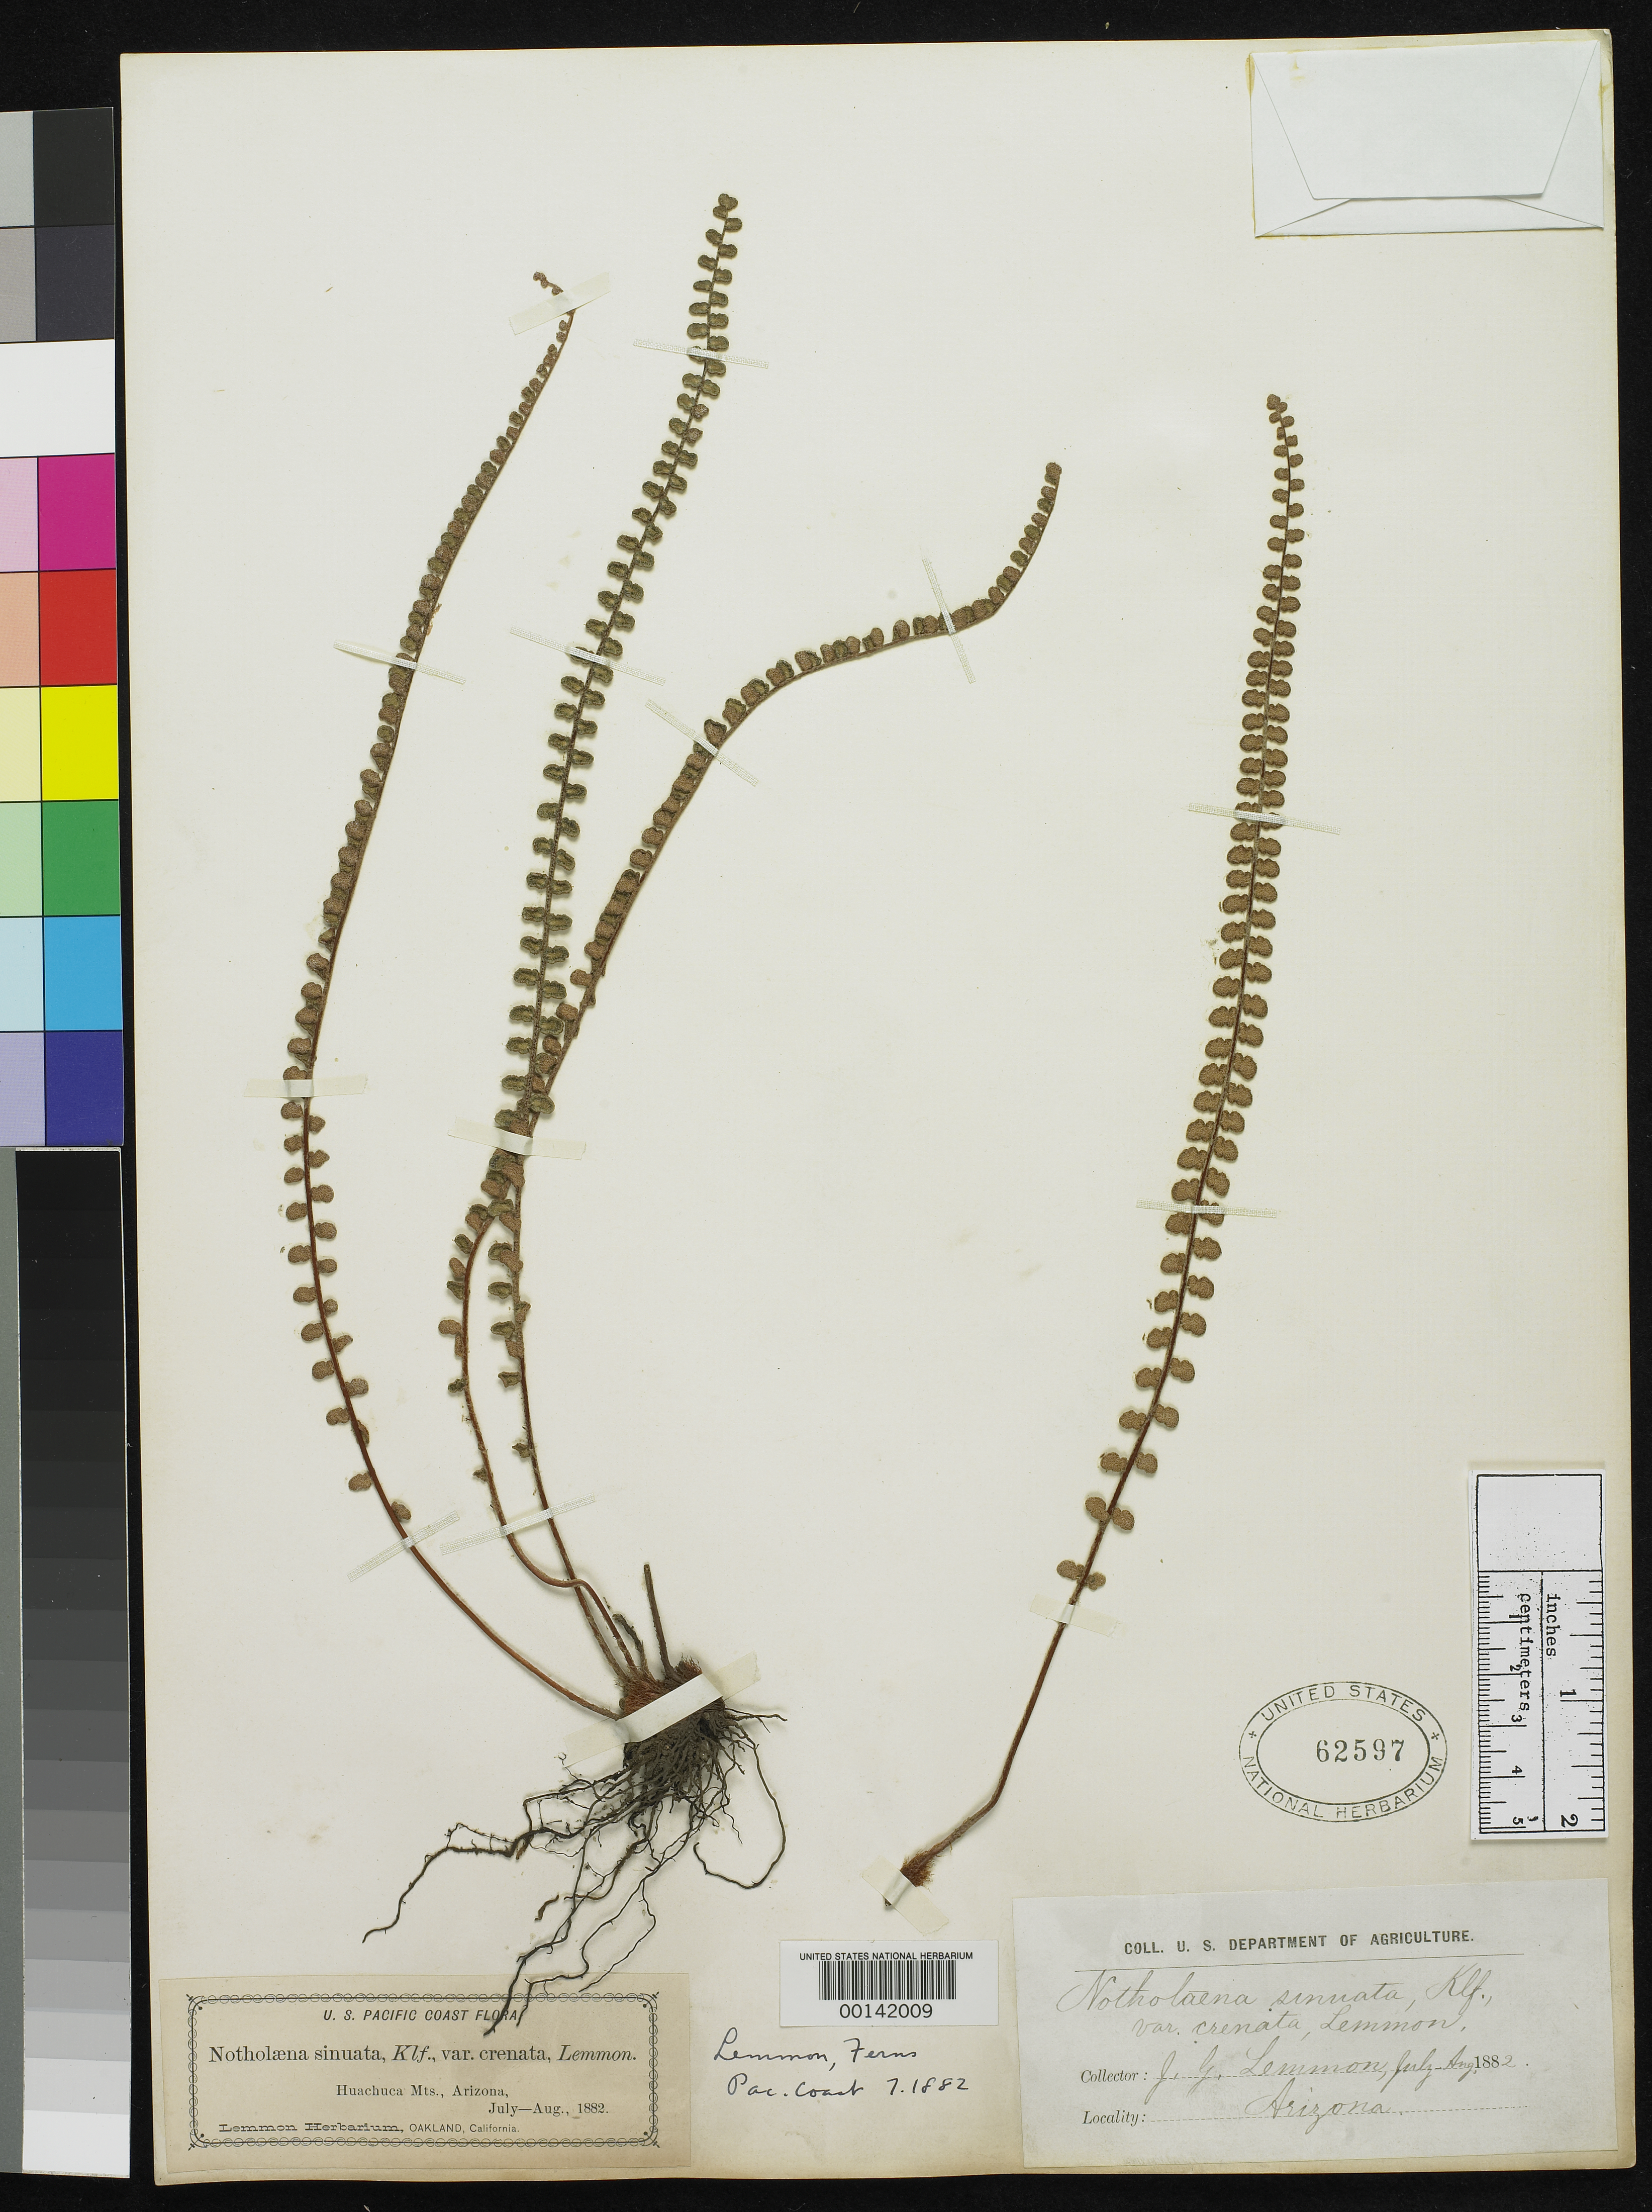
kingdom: Plantae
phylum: Tracheophyta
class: Polypodiopsida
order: Polypodiales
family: Pteridaceae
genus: Notholaena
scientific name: Notholaena sinuata var. crenata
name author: Lemmon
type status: Type Collection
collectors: J. G. Lemmon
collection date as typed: Jul 1882 to -- Aug 1882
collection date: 1882-07/1882-08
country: United States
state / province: Arizona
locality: Huachuca Mts.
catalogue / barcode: US 62597